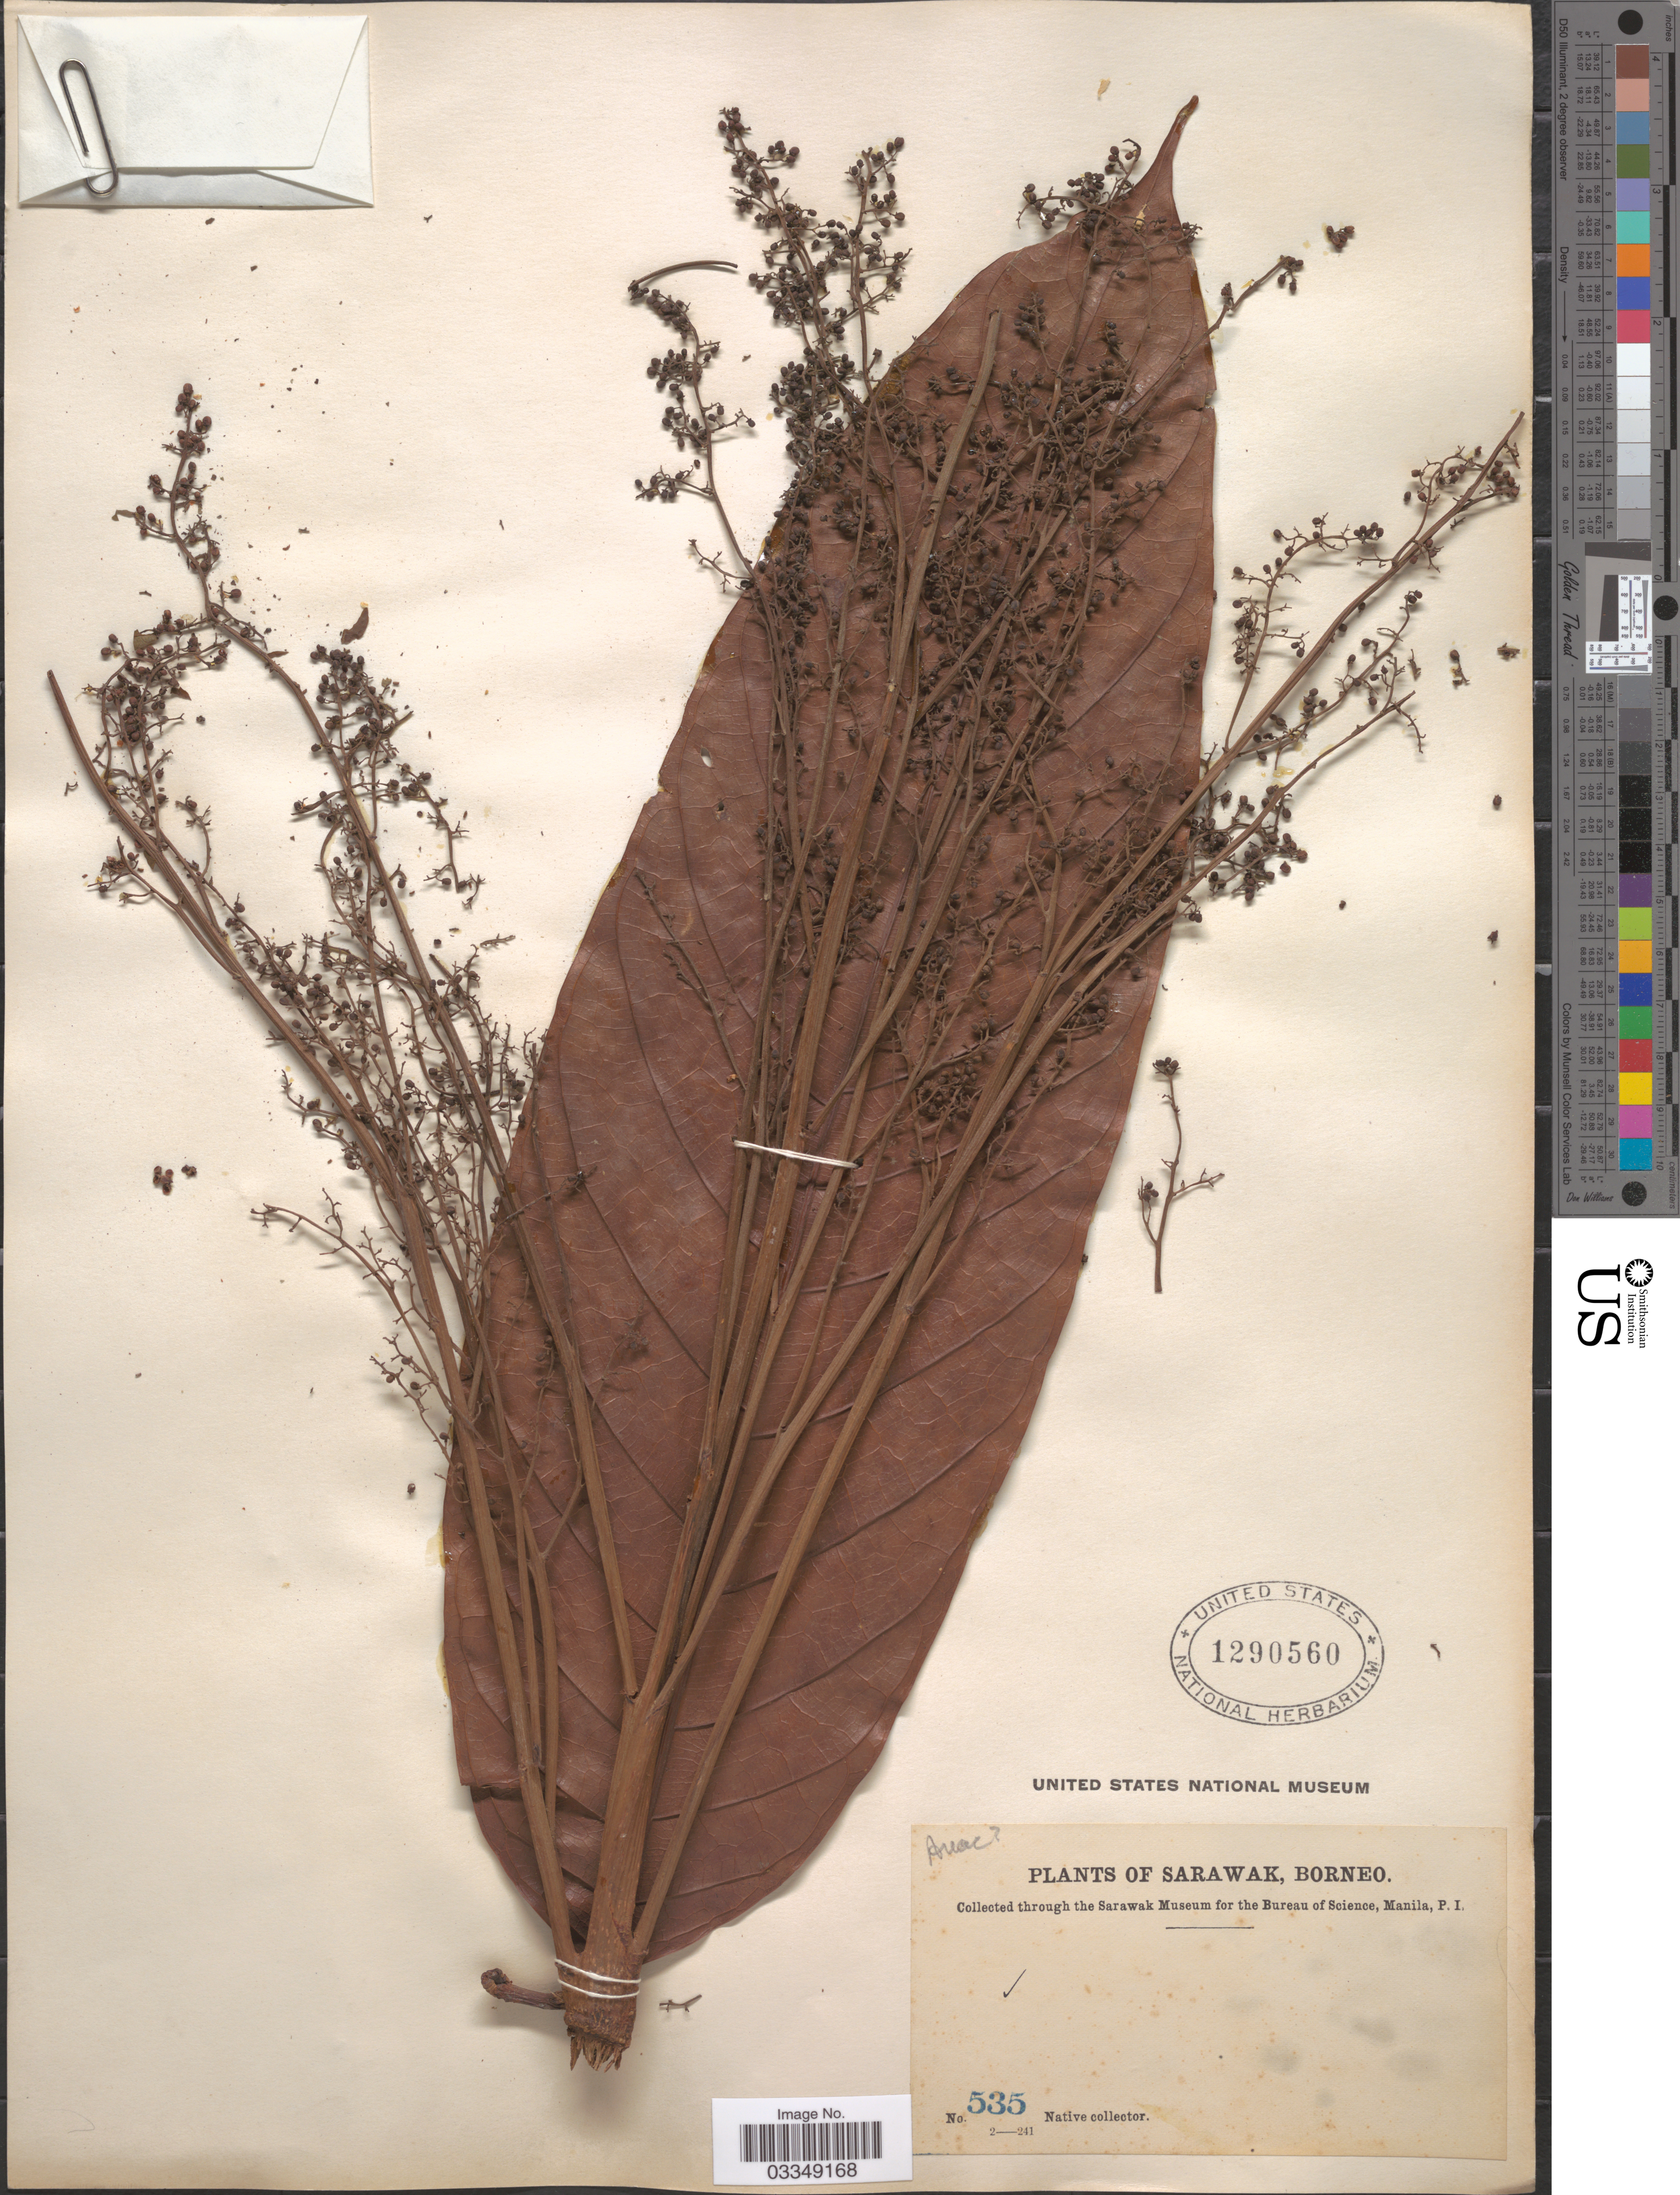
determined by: Mitchell, John D.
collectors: Native collector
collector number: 535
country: Malaysia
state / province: Sarawak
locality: Borneo.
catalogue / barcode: US 1290560